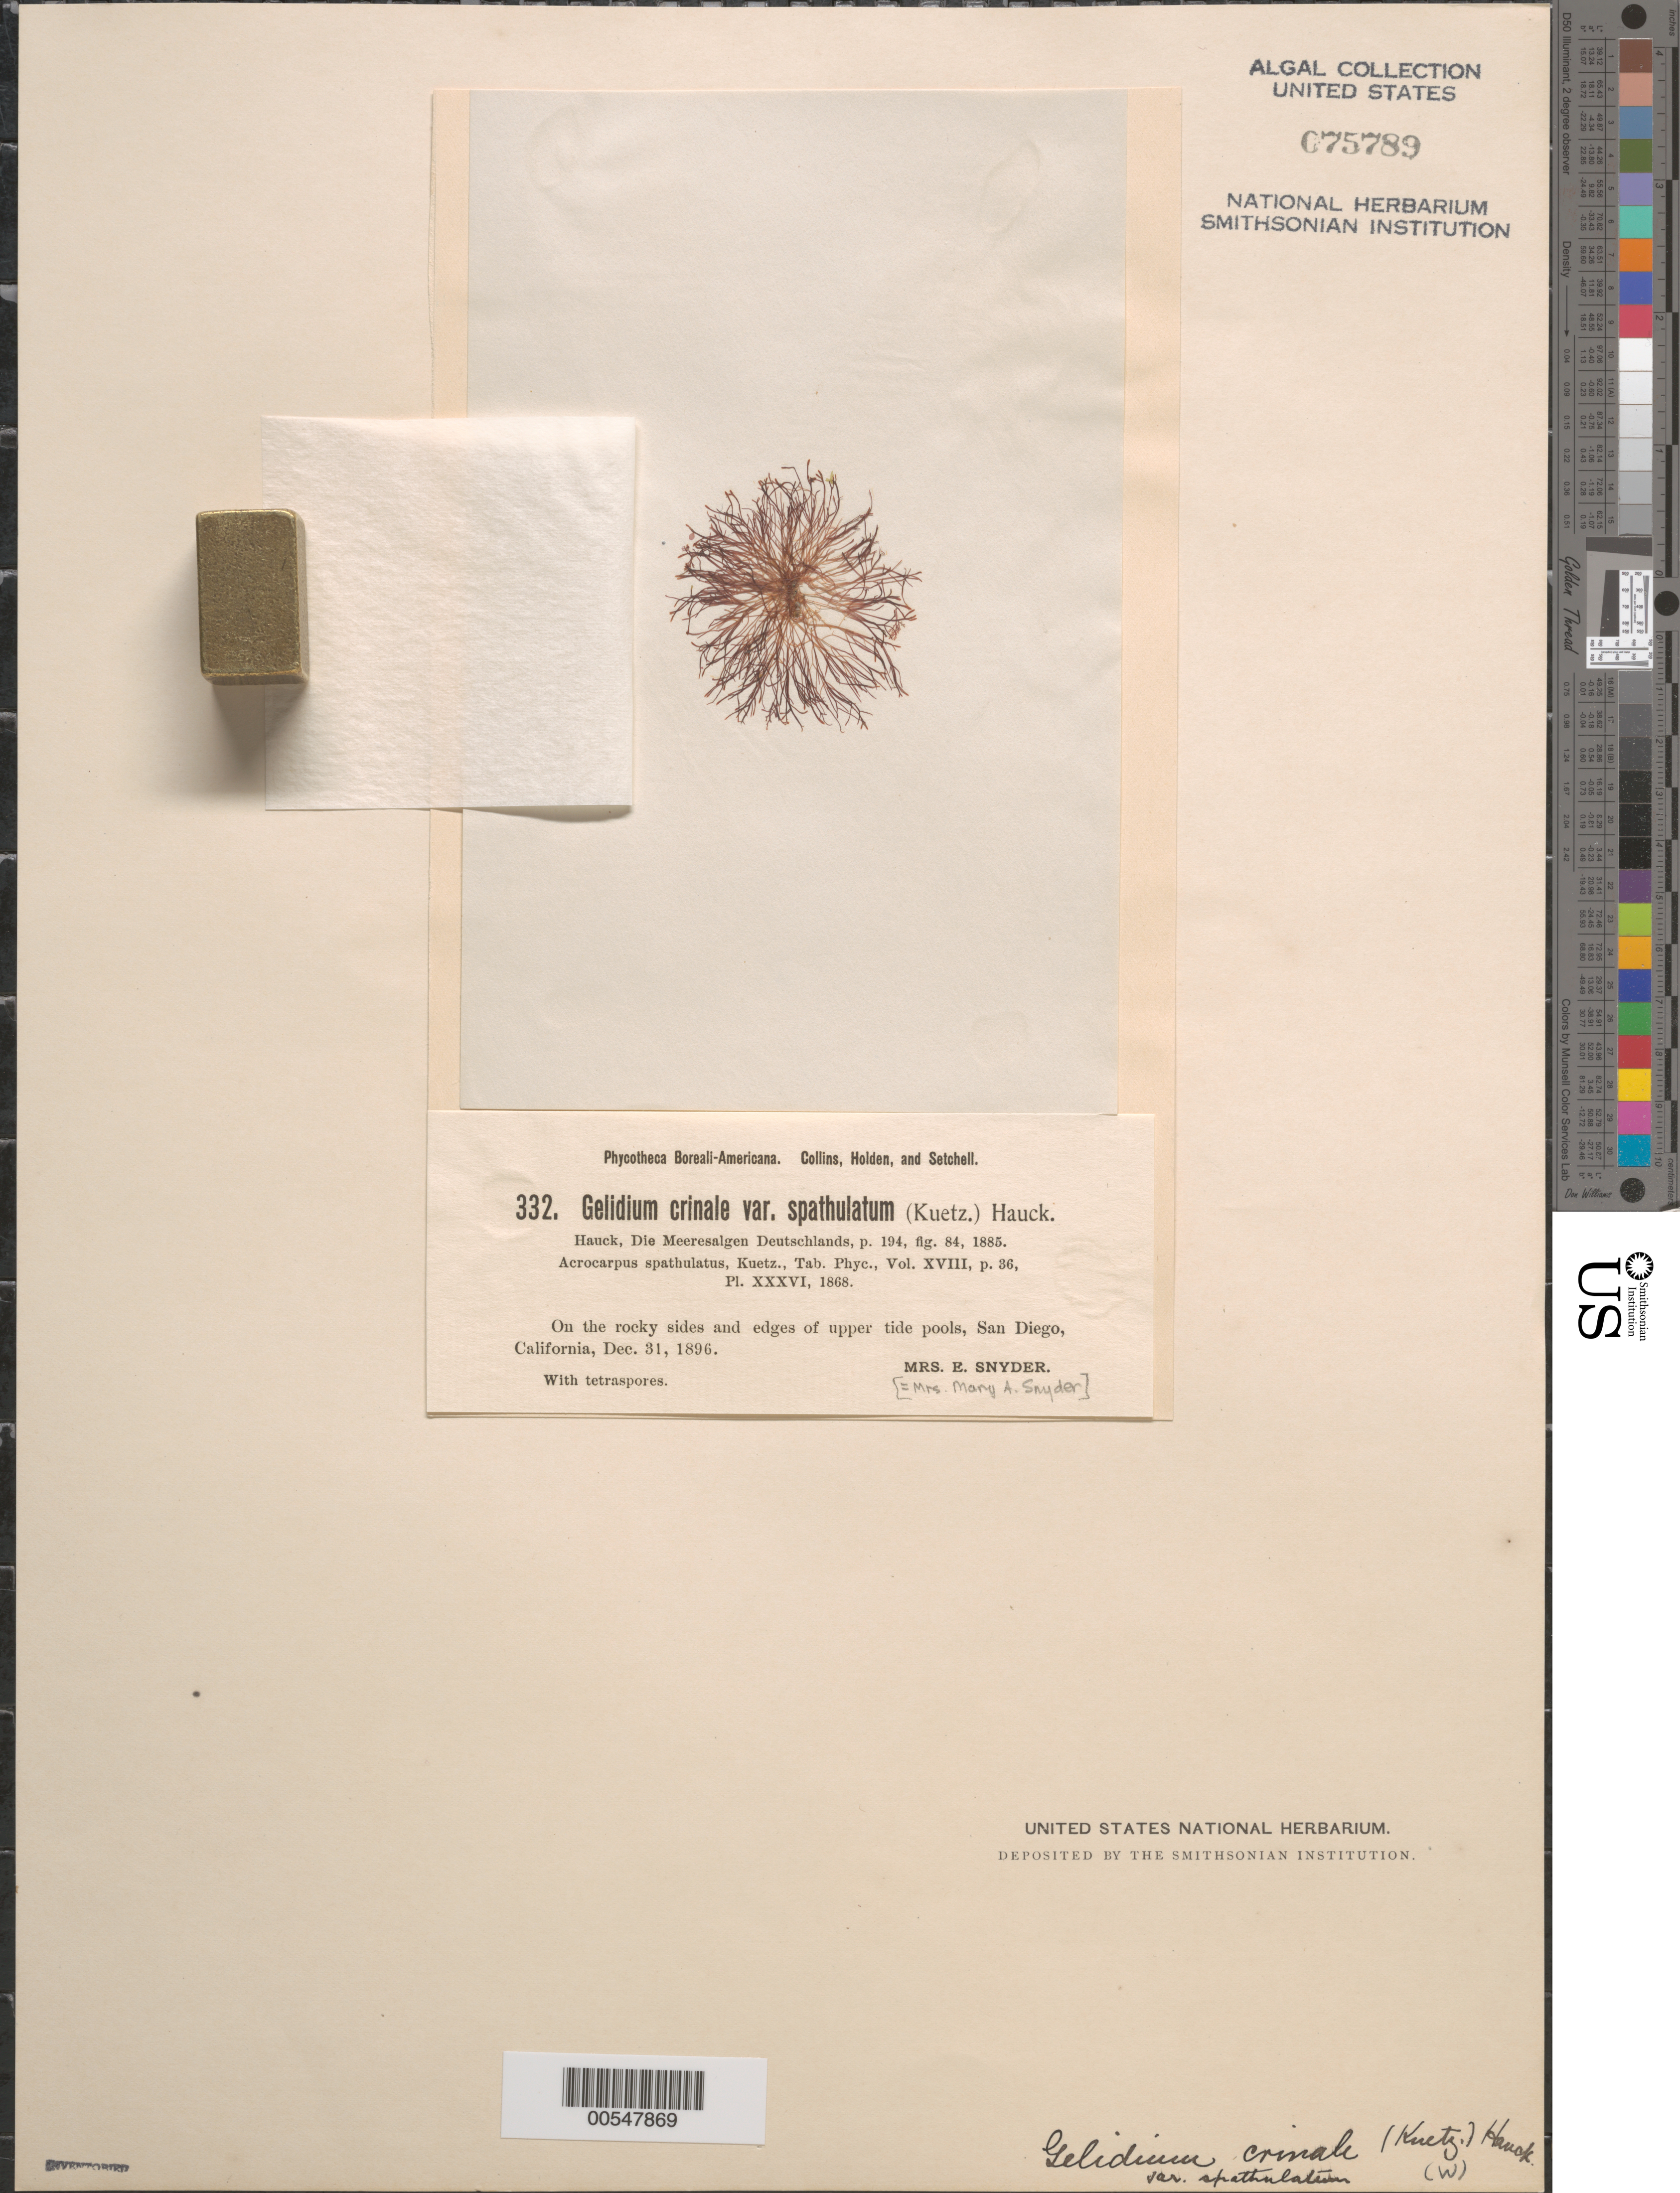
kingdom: Plantae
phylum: Rhodophyta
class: Florideophyceae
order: Gelidiales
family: Gelidiaceae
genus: Gelidium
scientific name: Gelidium crinale var. spathulatum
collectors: M. Snyder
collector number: PB-A 332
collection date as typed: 31 Dec 1896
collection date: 1896-12-31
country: United States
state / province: California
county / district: San Diego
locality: San Diego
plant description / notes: Collins, Holden & Setchell, Phycotheca Boreali-Americana, as Gelidium crinale v. spathulatum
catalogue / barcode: US 75789